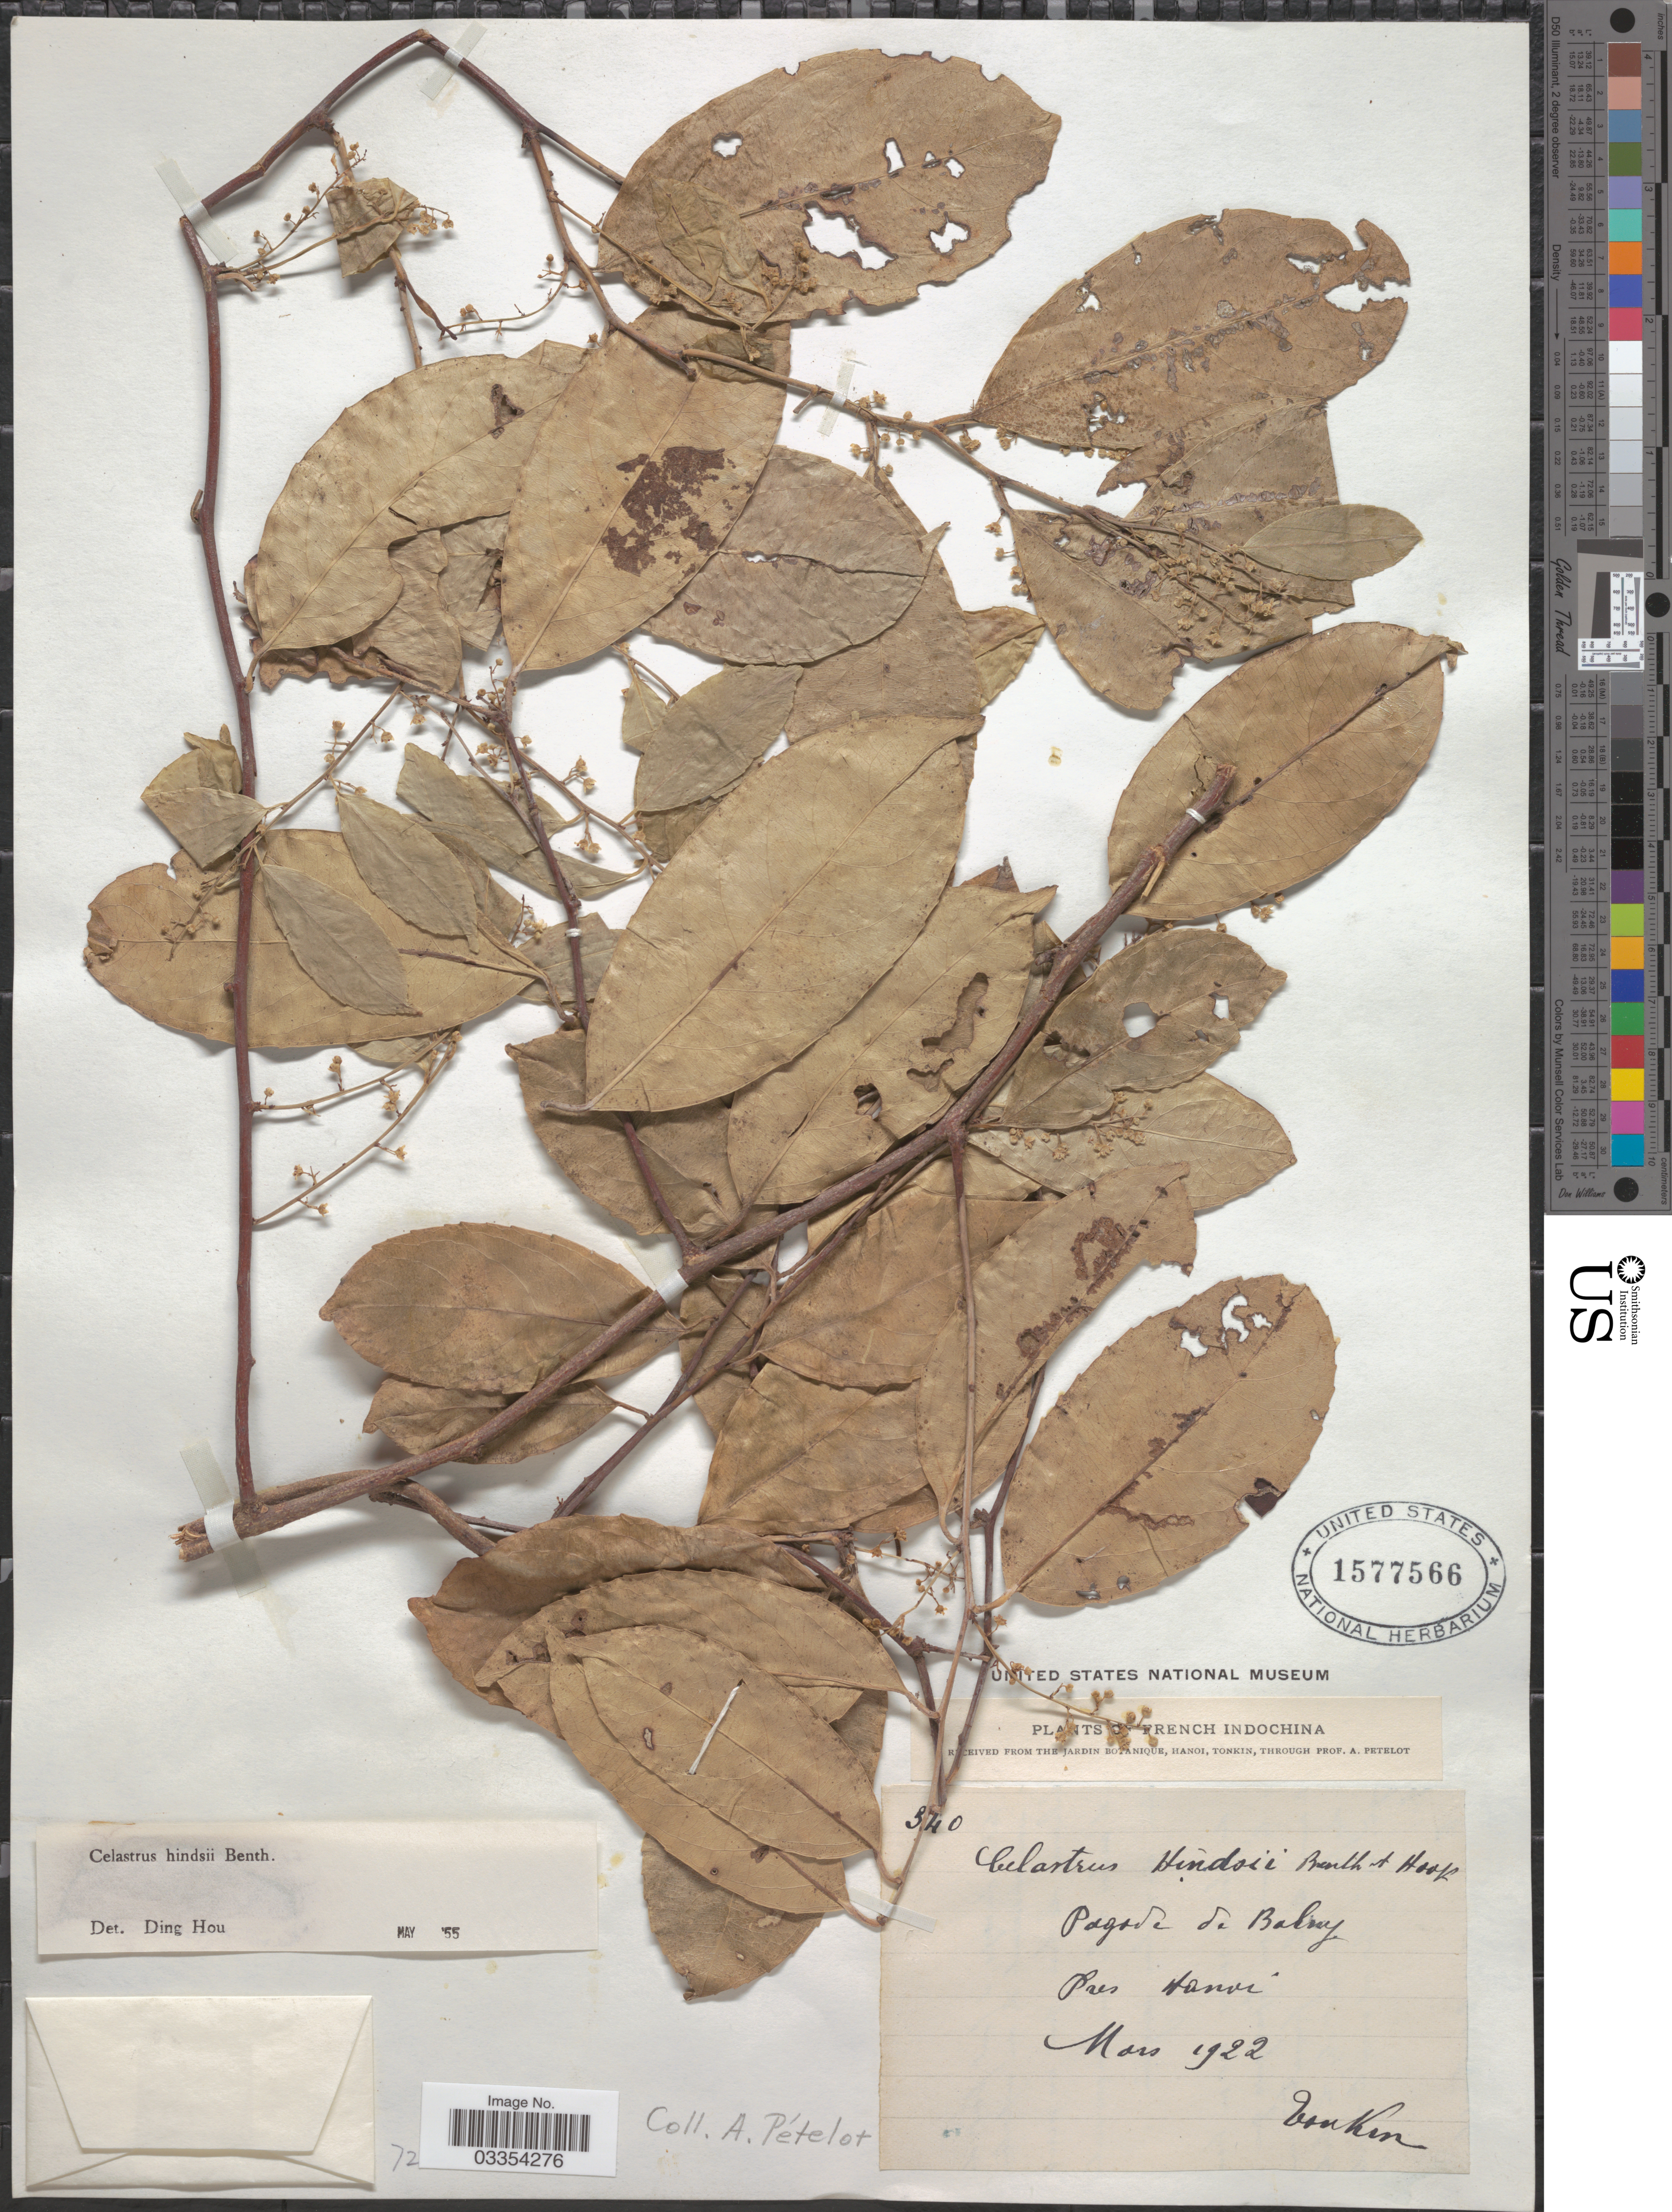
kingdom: Plantae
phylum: Tracheophyta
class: Magnoliopsida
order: Celastrales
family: Celastraceae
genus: Celastrus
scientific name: Celastrus hindsii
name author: Benth.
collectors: A. Petelot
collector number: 340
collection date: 1922-03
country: Vietnam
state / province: Ha Noi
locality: French Indochina. Pagode [interpreted] de Balny pres Hanoi. Tonkin.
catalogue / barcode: US 1577566